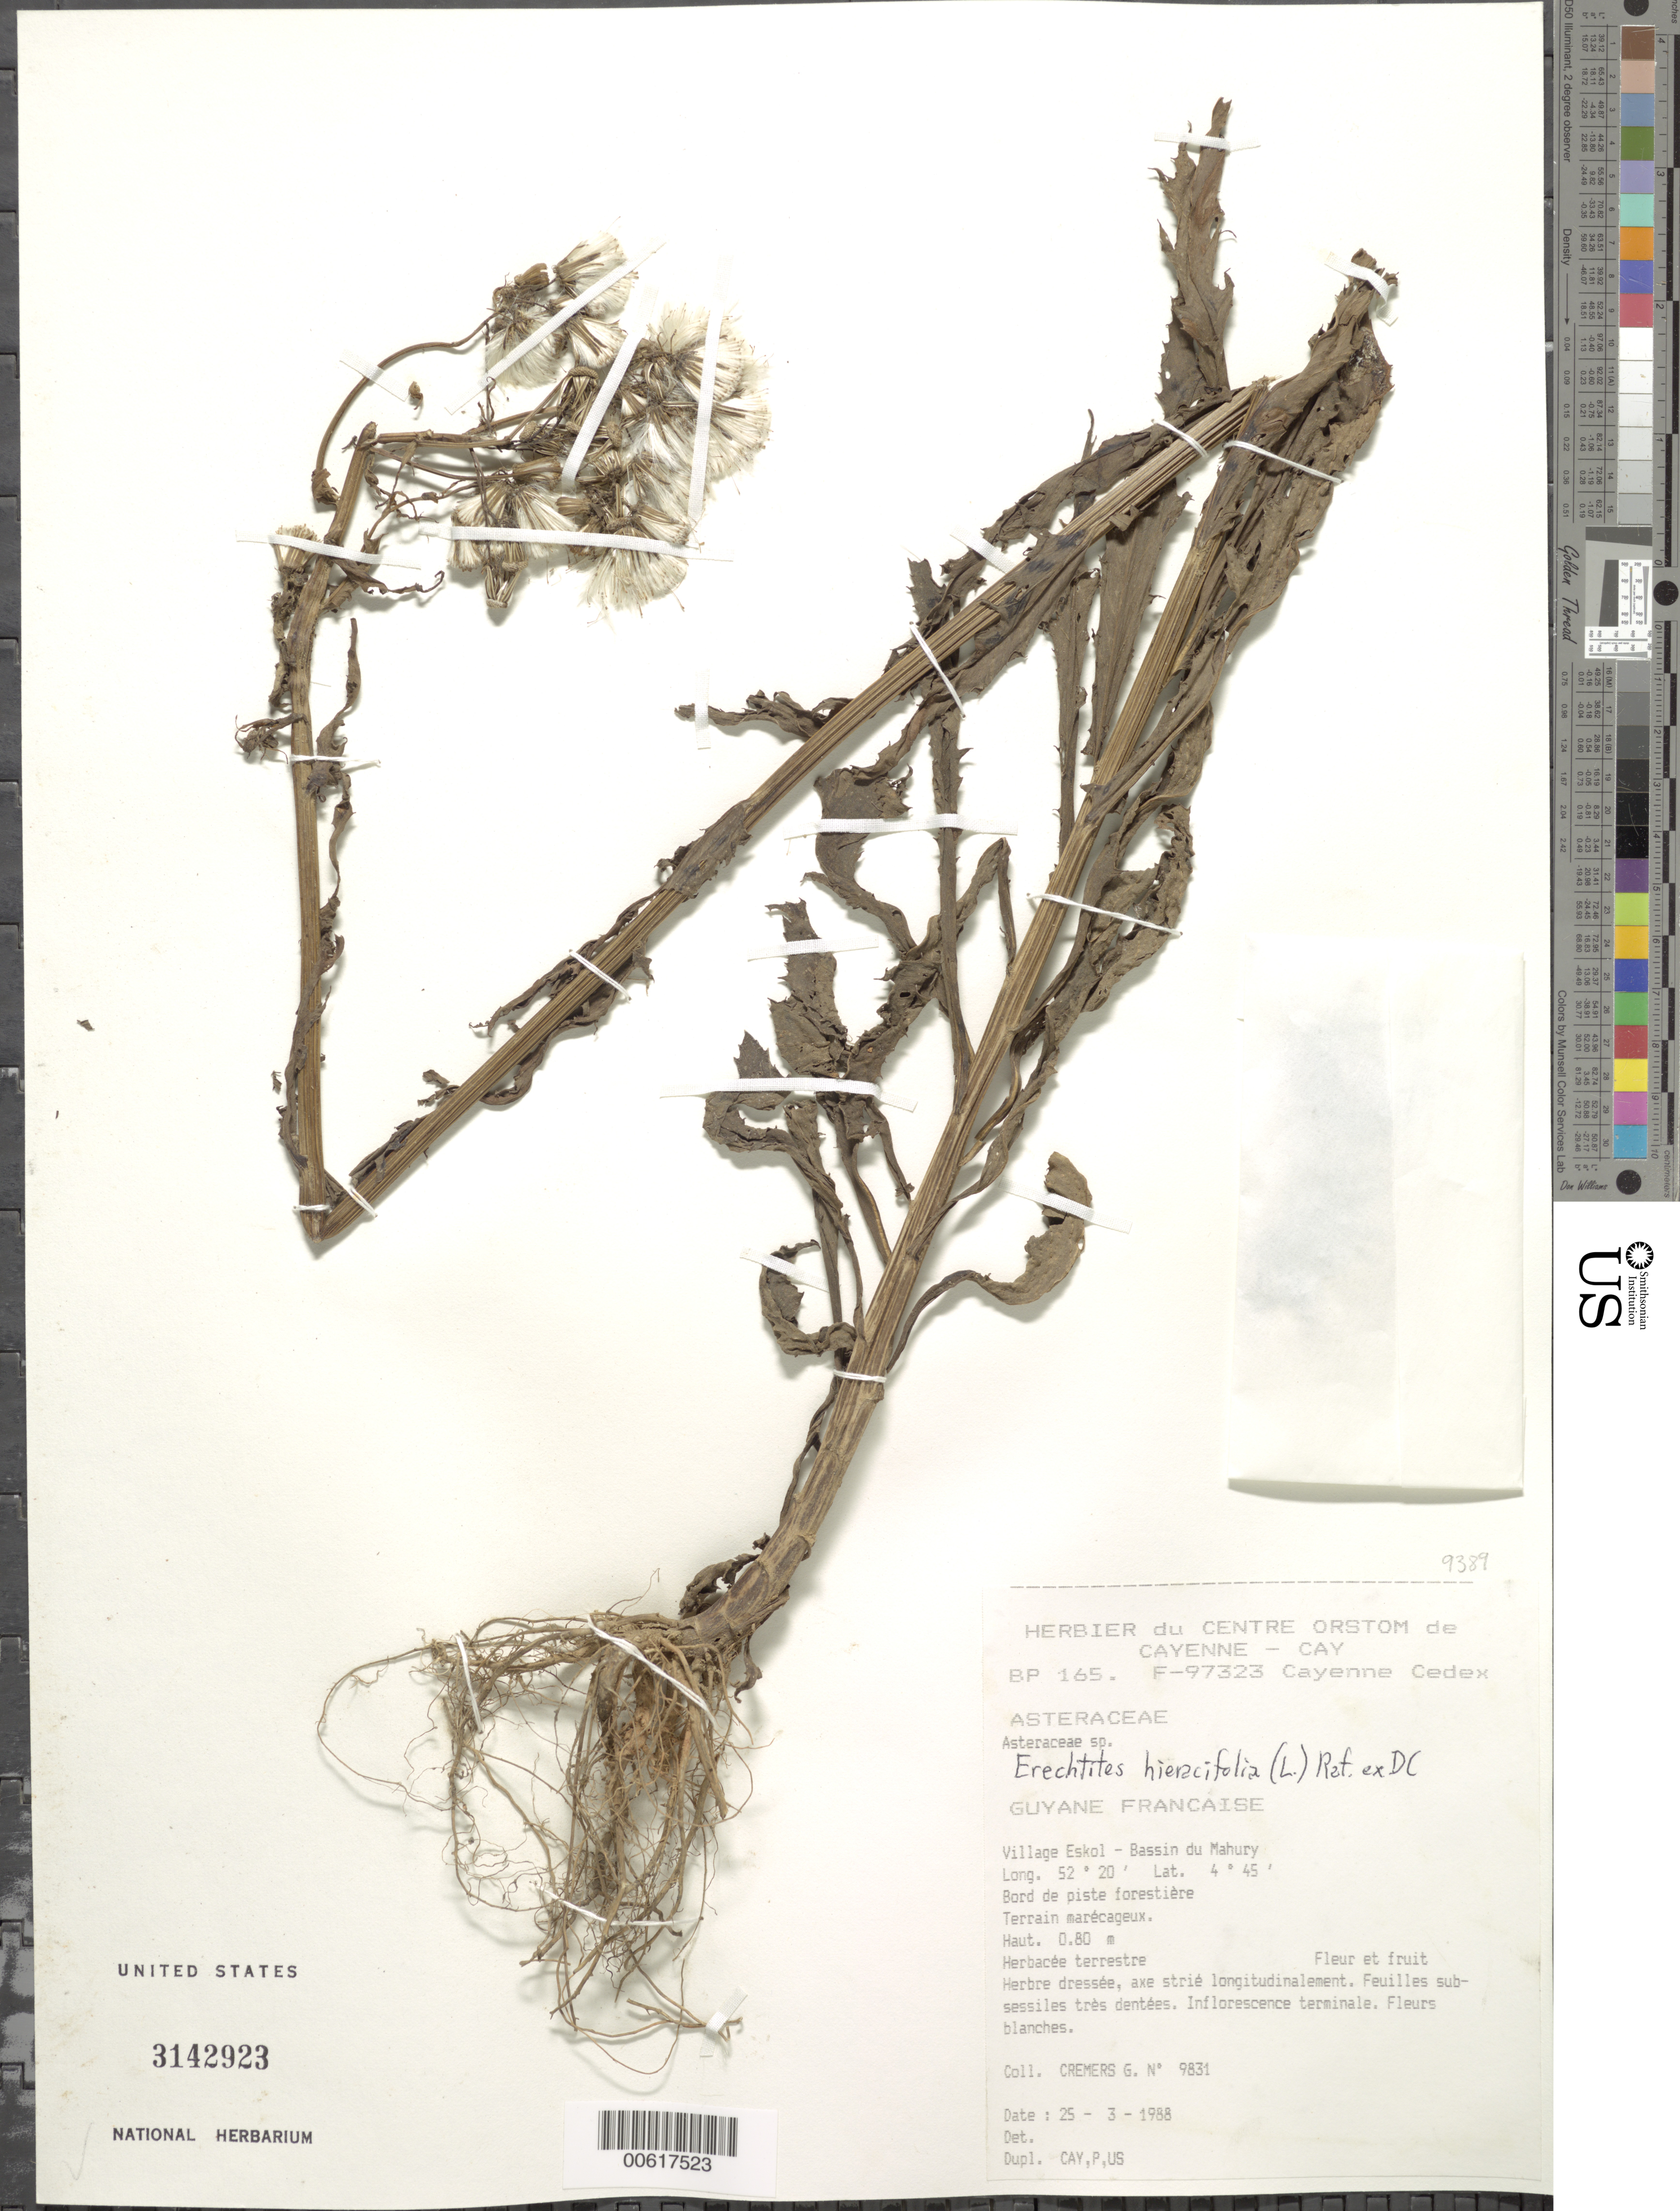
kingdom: Plantae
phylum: Tracheophyta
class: Magnoliopsida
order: Asterales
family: Asteraceae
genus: Erechtites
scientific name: Erechtites hieraciifolius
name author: (L.) Raf. ex DC.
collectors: G. Cremers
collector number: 9831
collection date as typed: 25-Mar-88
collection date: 1988-03-25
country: French Guiana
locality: Eskol Village - Bassin du Mahury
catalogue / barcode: US 3142923